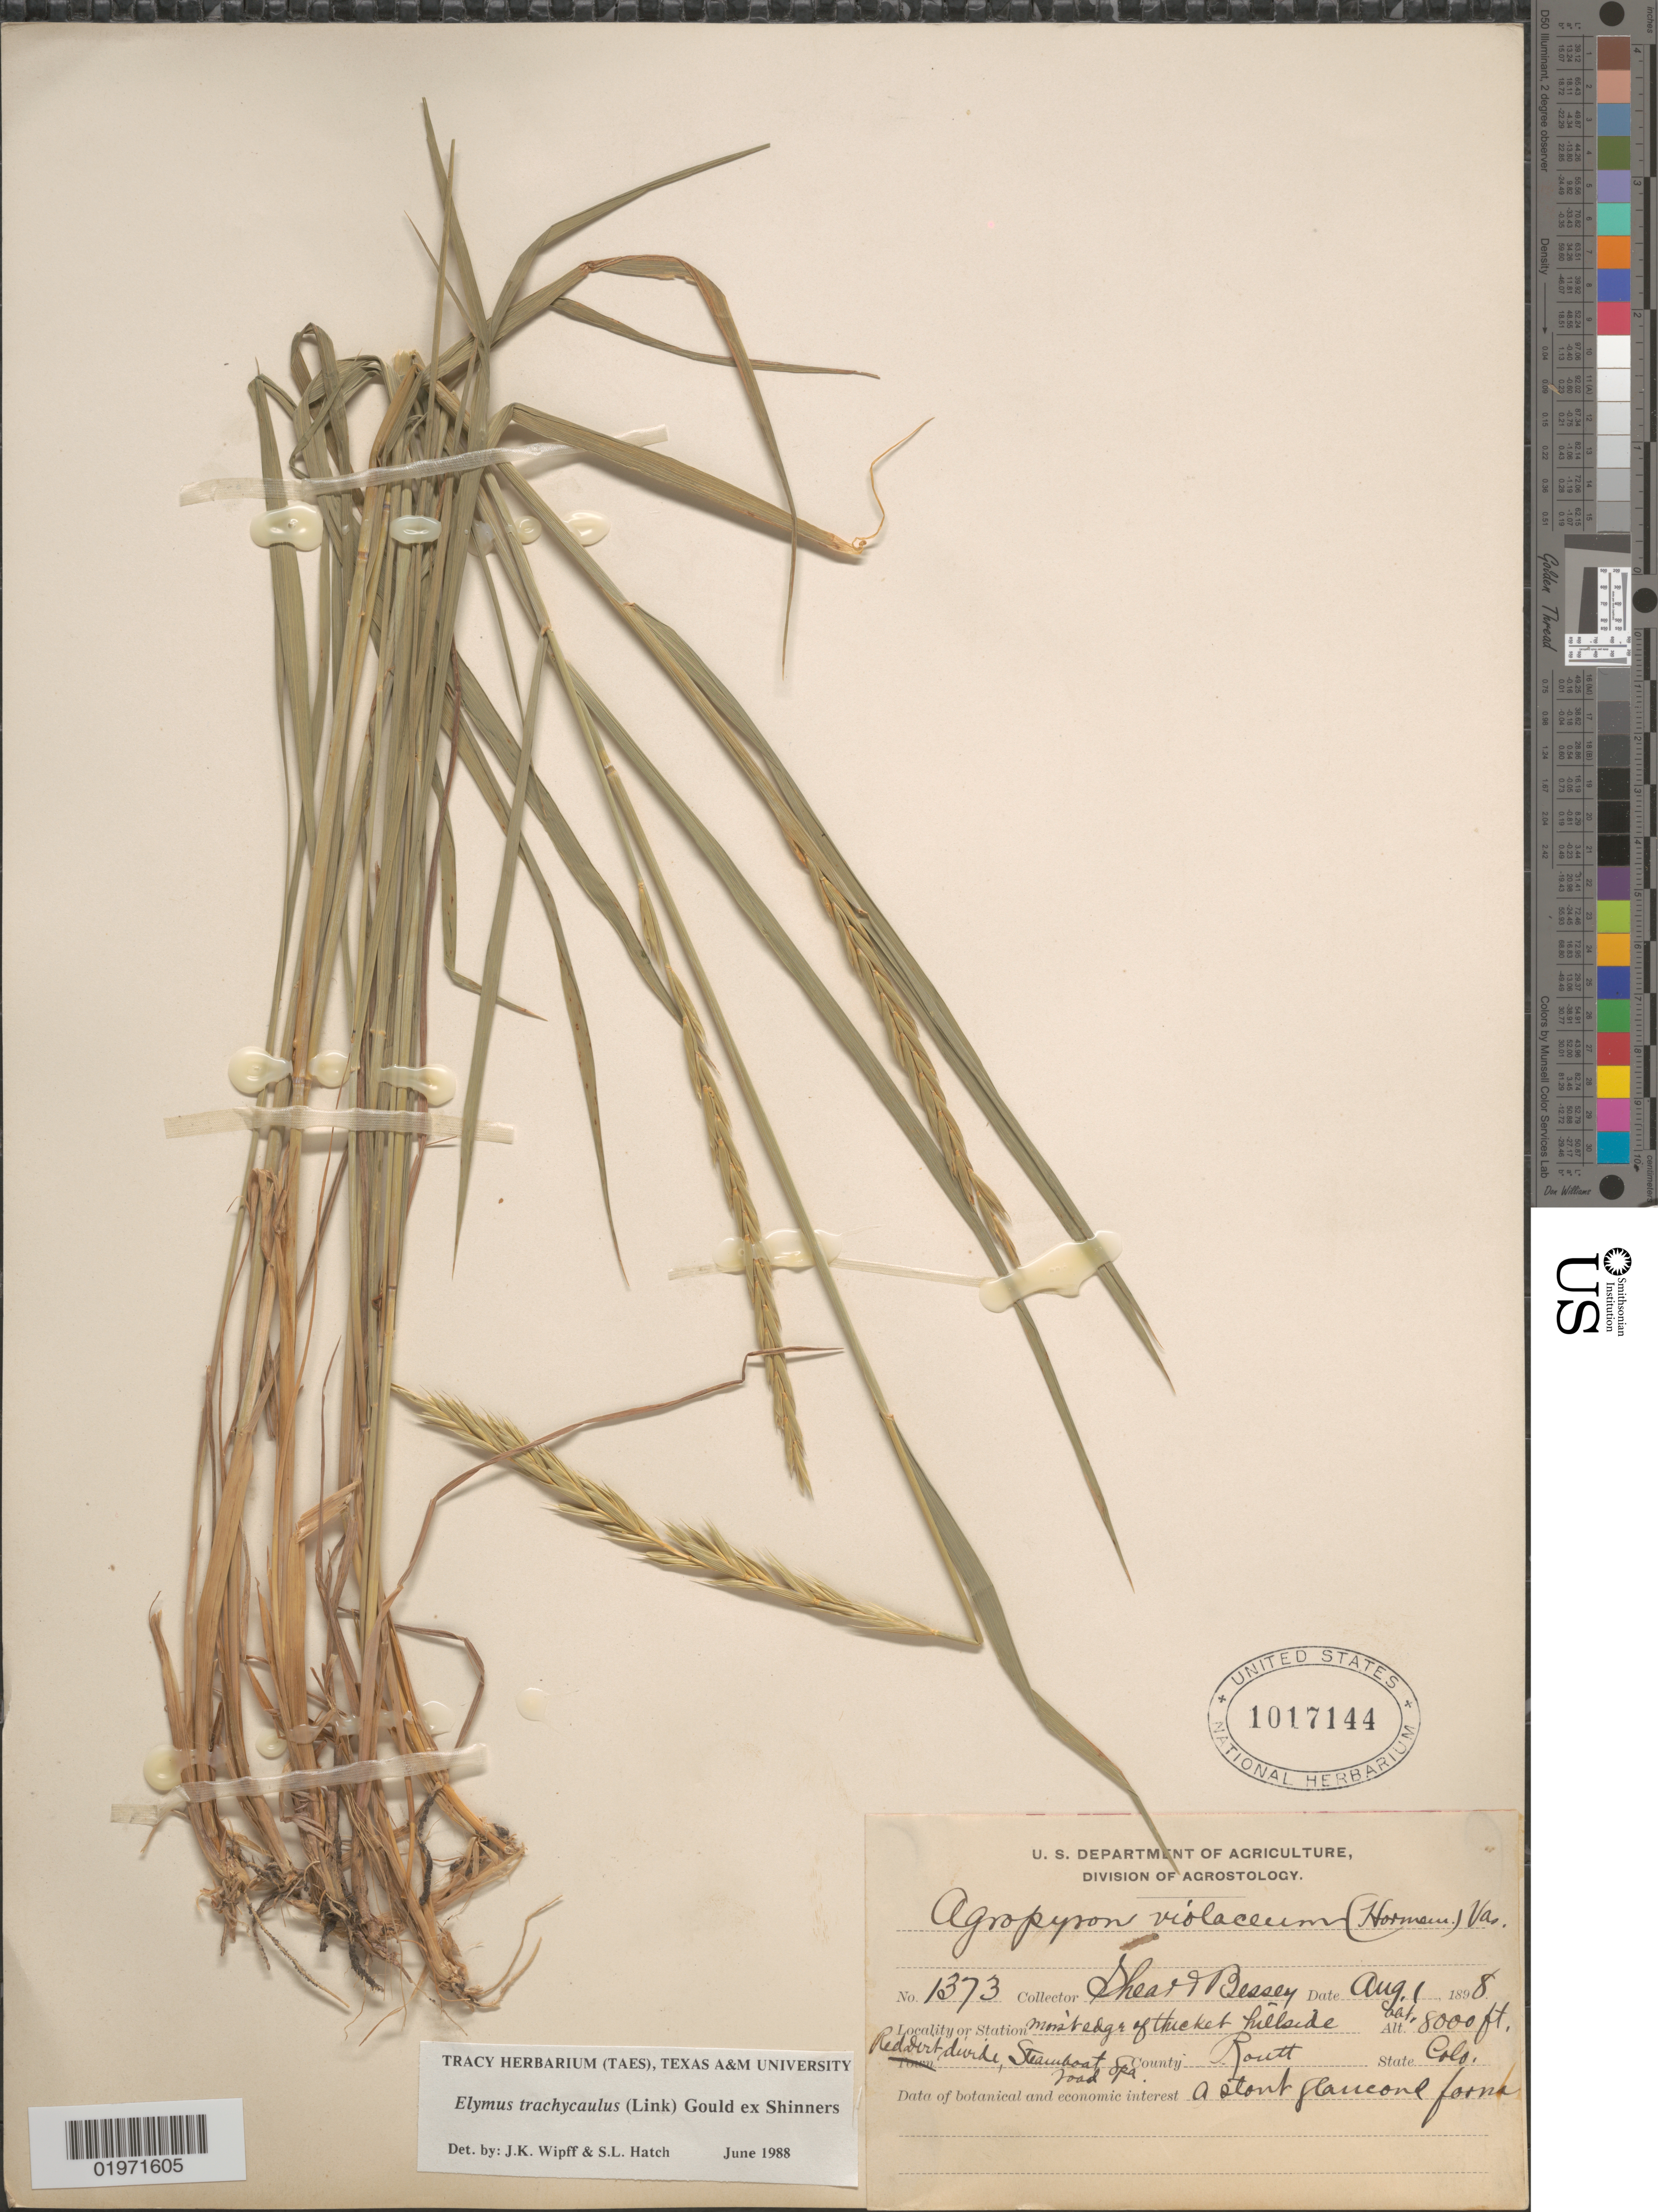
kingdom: Plantae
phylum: Tracheophyta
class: Liliopsida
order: Poales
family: Poaceae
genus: Elymus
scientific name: Elymus trachycaulus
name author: (Link) Gould ex Shinners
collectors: -- Shear & -. Bessey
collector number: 1373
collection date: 1898-08-01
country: United States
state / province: Colorado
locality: Red Dirt divide, Steamboat Spa road. County Routt.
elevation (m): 2438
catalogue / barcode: US 1017144